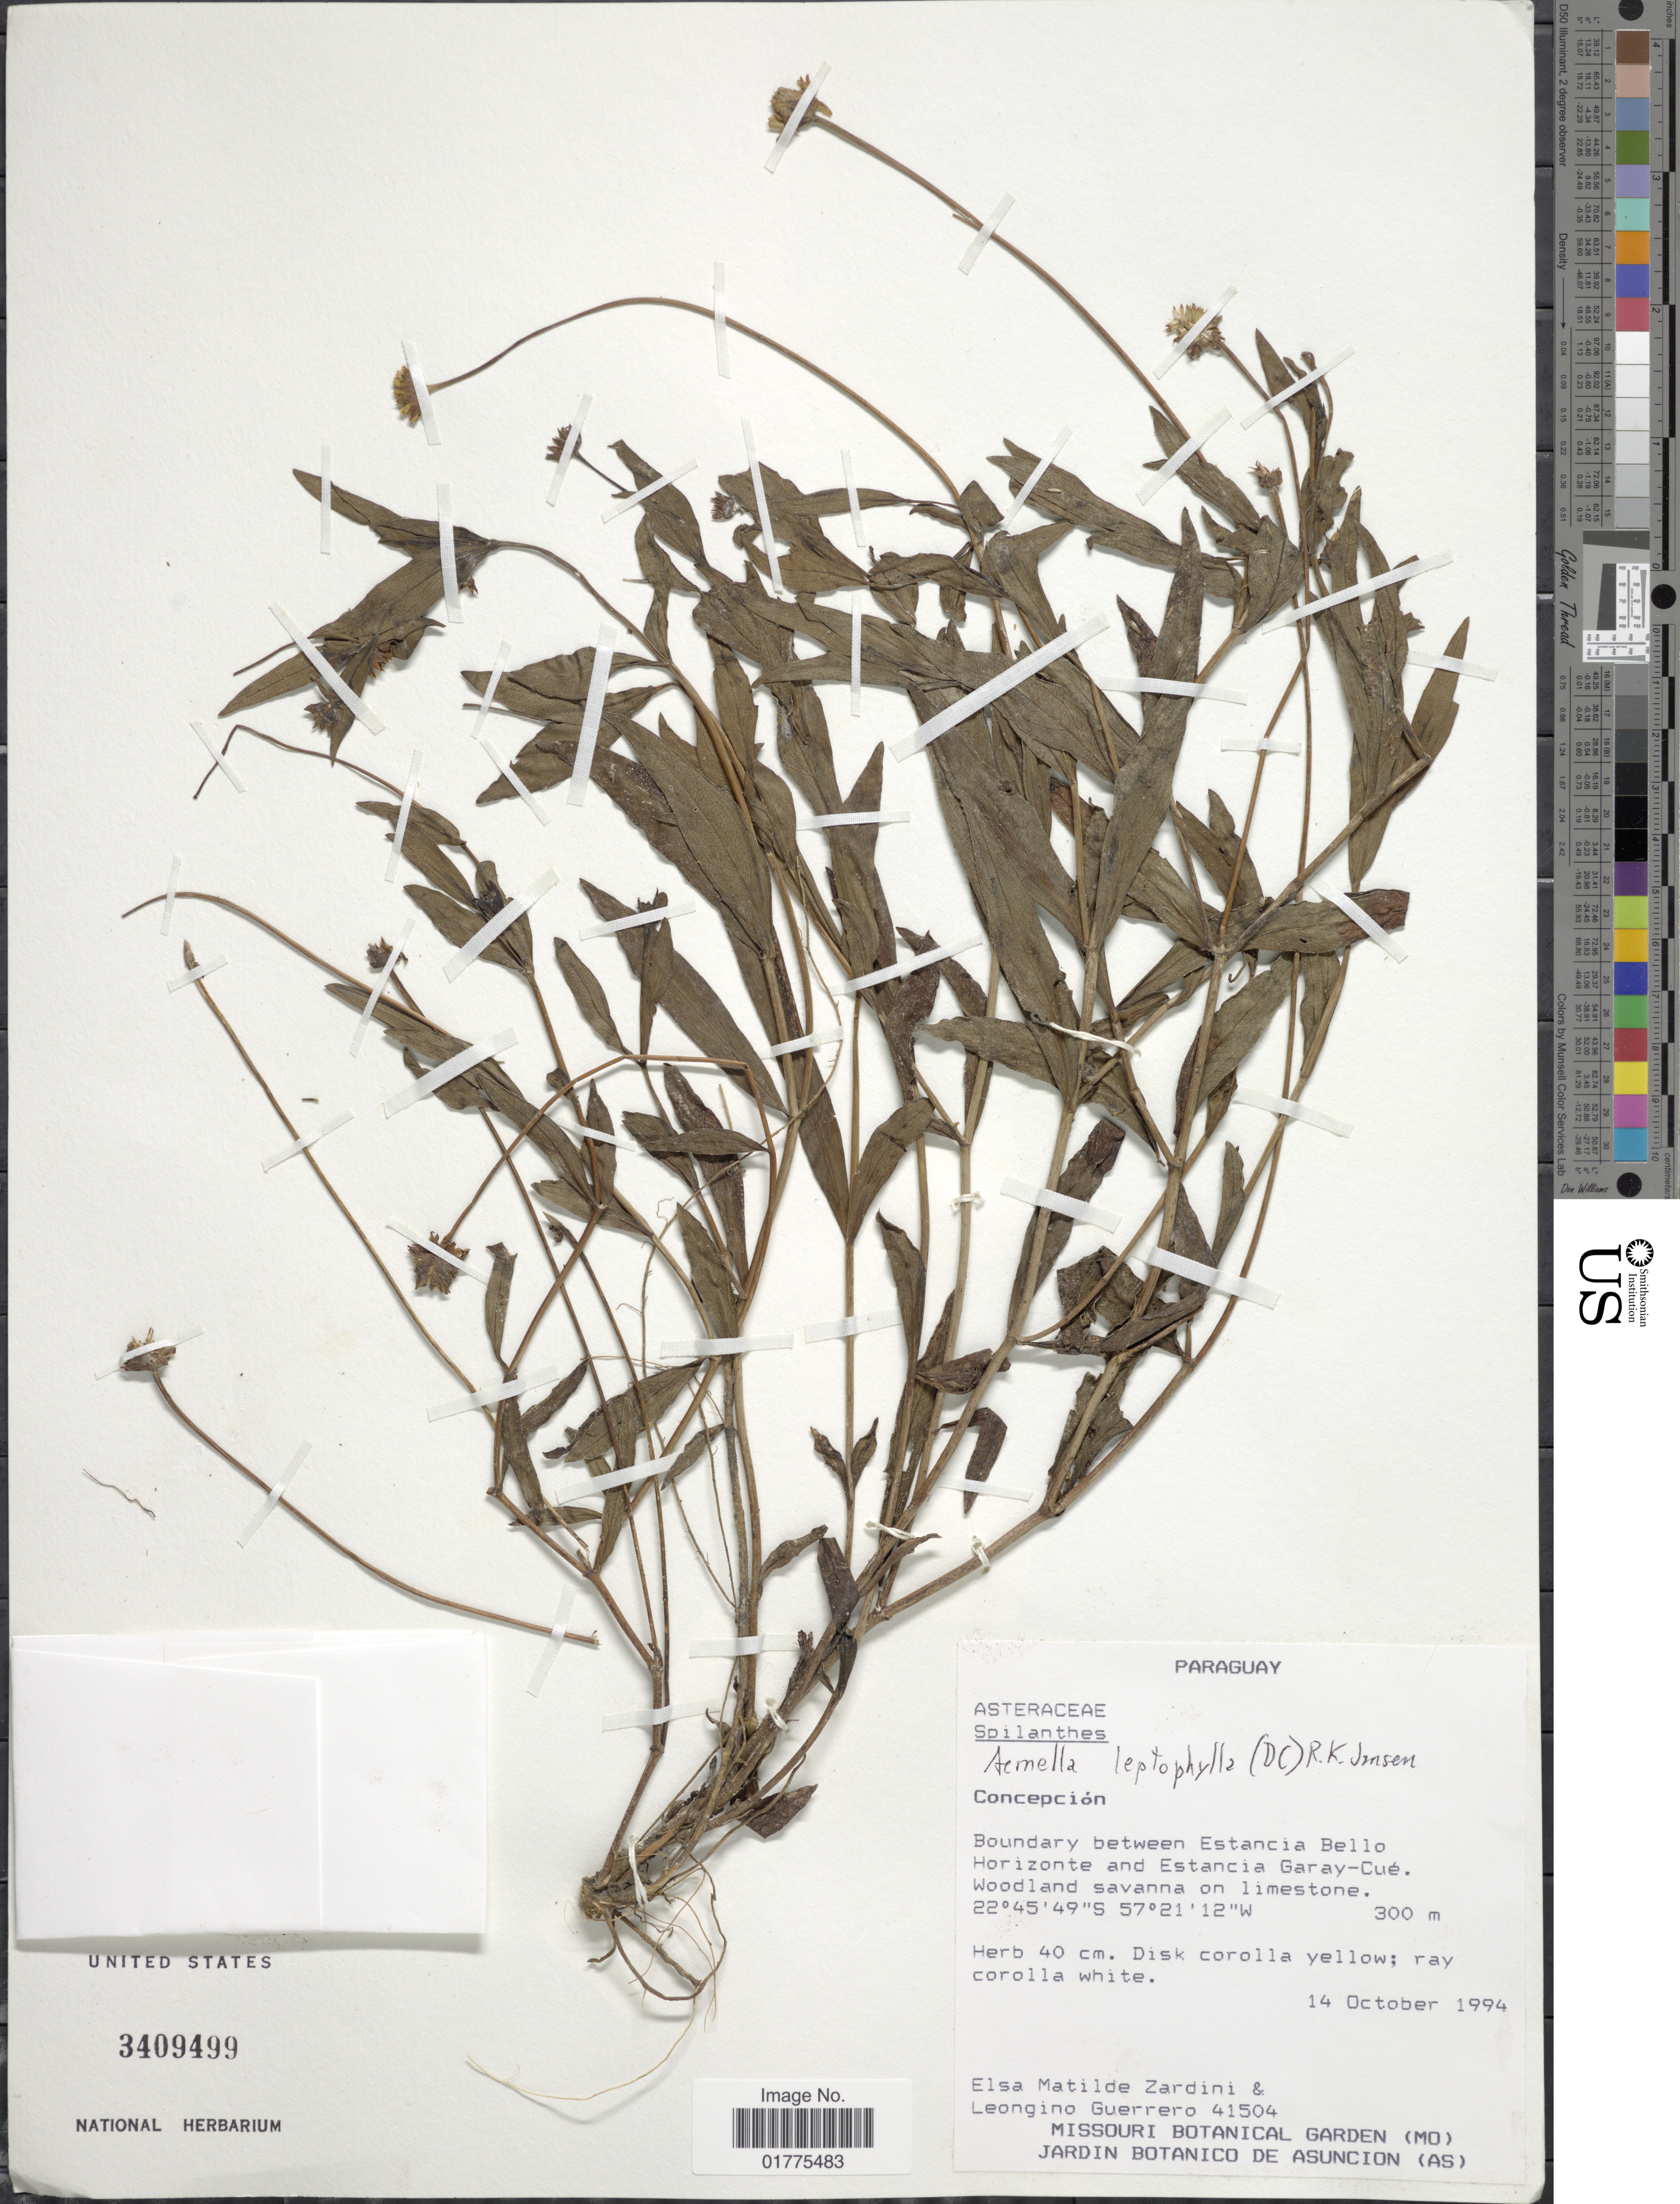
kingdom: Plantae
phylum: Tracheophyta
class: Magnoliopsida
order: Asterales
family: Asteraceae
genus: Acmella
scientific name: Acmella leptophylla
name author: (DC.) R.K. Jansen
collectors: E. M. Zardini & A. Vargas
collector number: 41504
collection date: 1994-10-14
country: Paraguay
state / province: Concepcion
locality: Boundary between Estancia Bello Horizonte and Estancia Garay-Cue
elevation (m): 300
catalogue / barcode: US 3409499